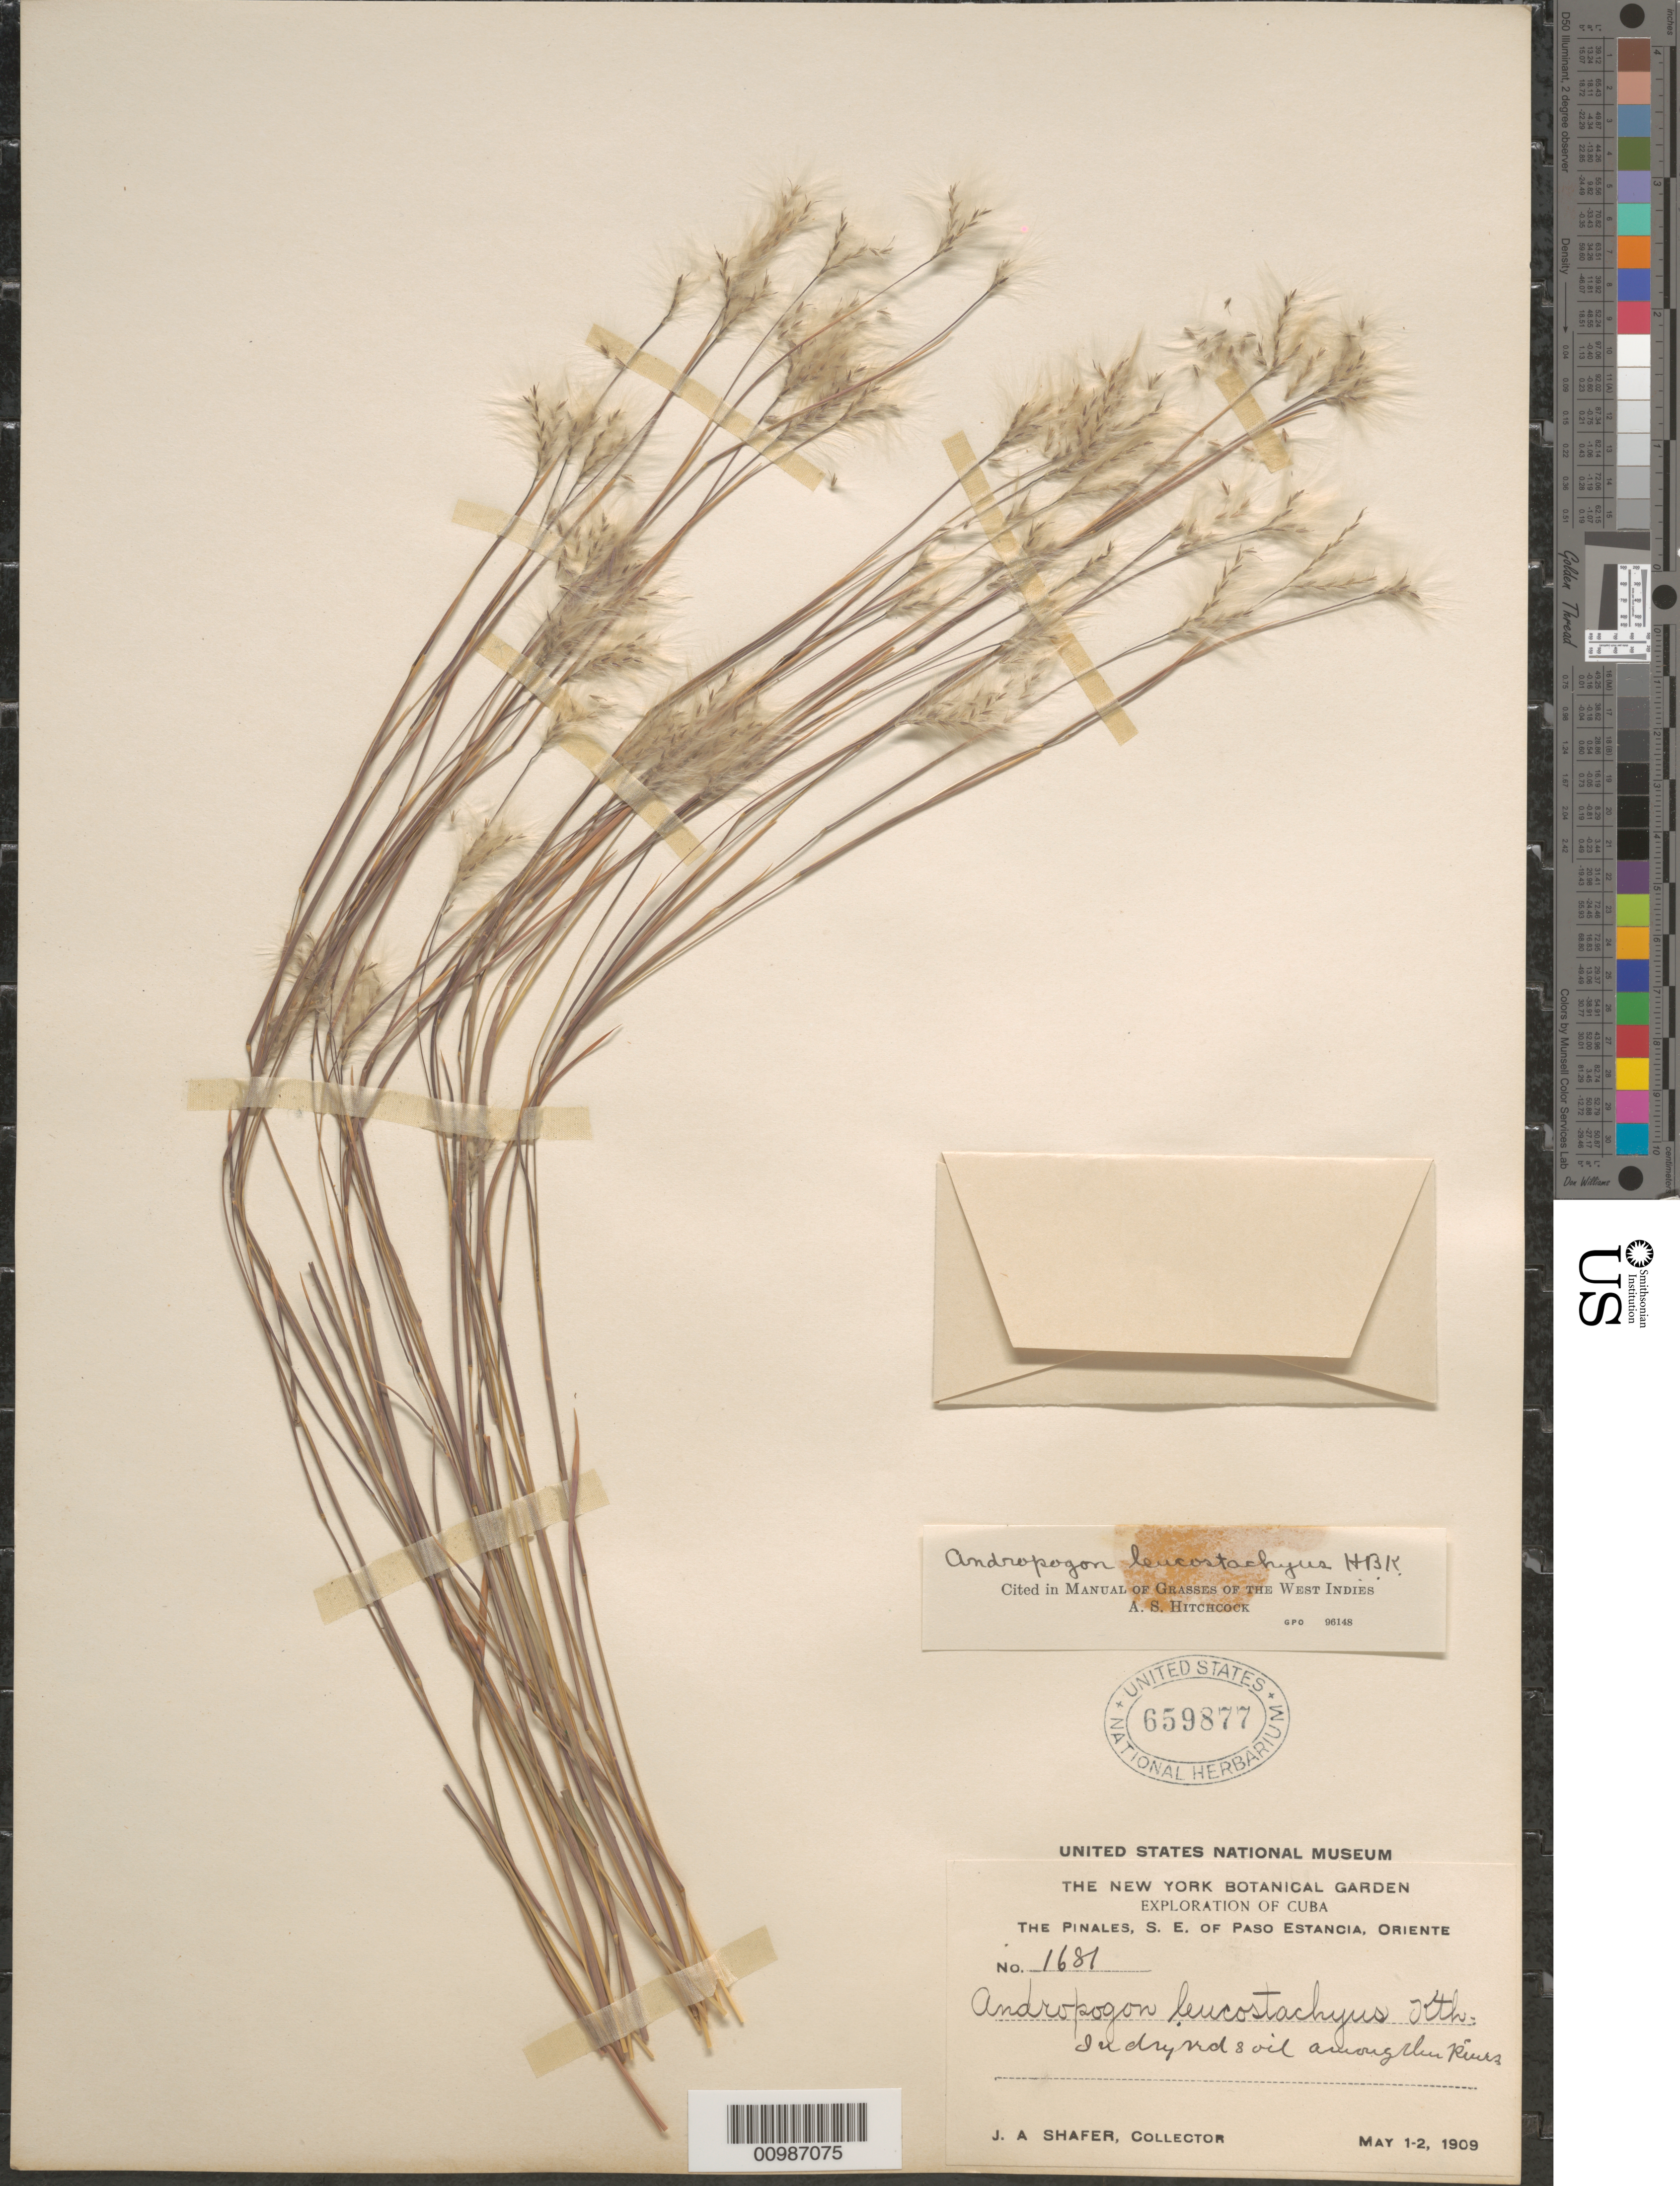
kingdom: Plantae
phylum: Tracheophyta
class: Liliopsida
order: Poales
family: Poaceae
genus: Andropogon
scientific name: Andropogon leucostachyus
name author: Kunth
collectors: J. A. Shafer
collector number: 1681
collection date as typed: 01 May 1909 to02 May 1909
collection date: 1909-05-01/1909-05-02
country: Cuba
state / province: Santiago de Cuba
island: Cuba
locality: S E of Paso Estancia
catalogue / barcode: US 659877